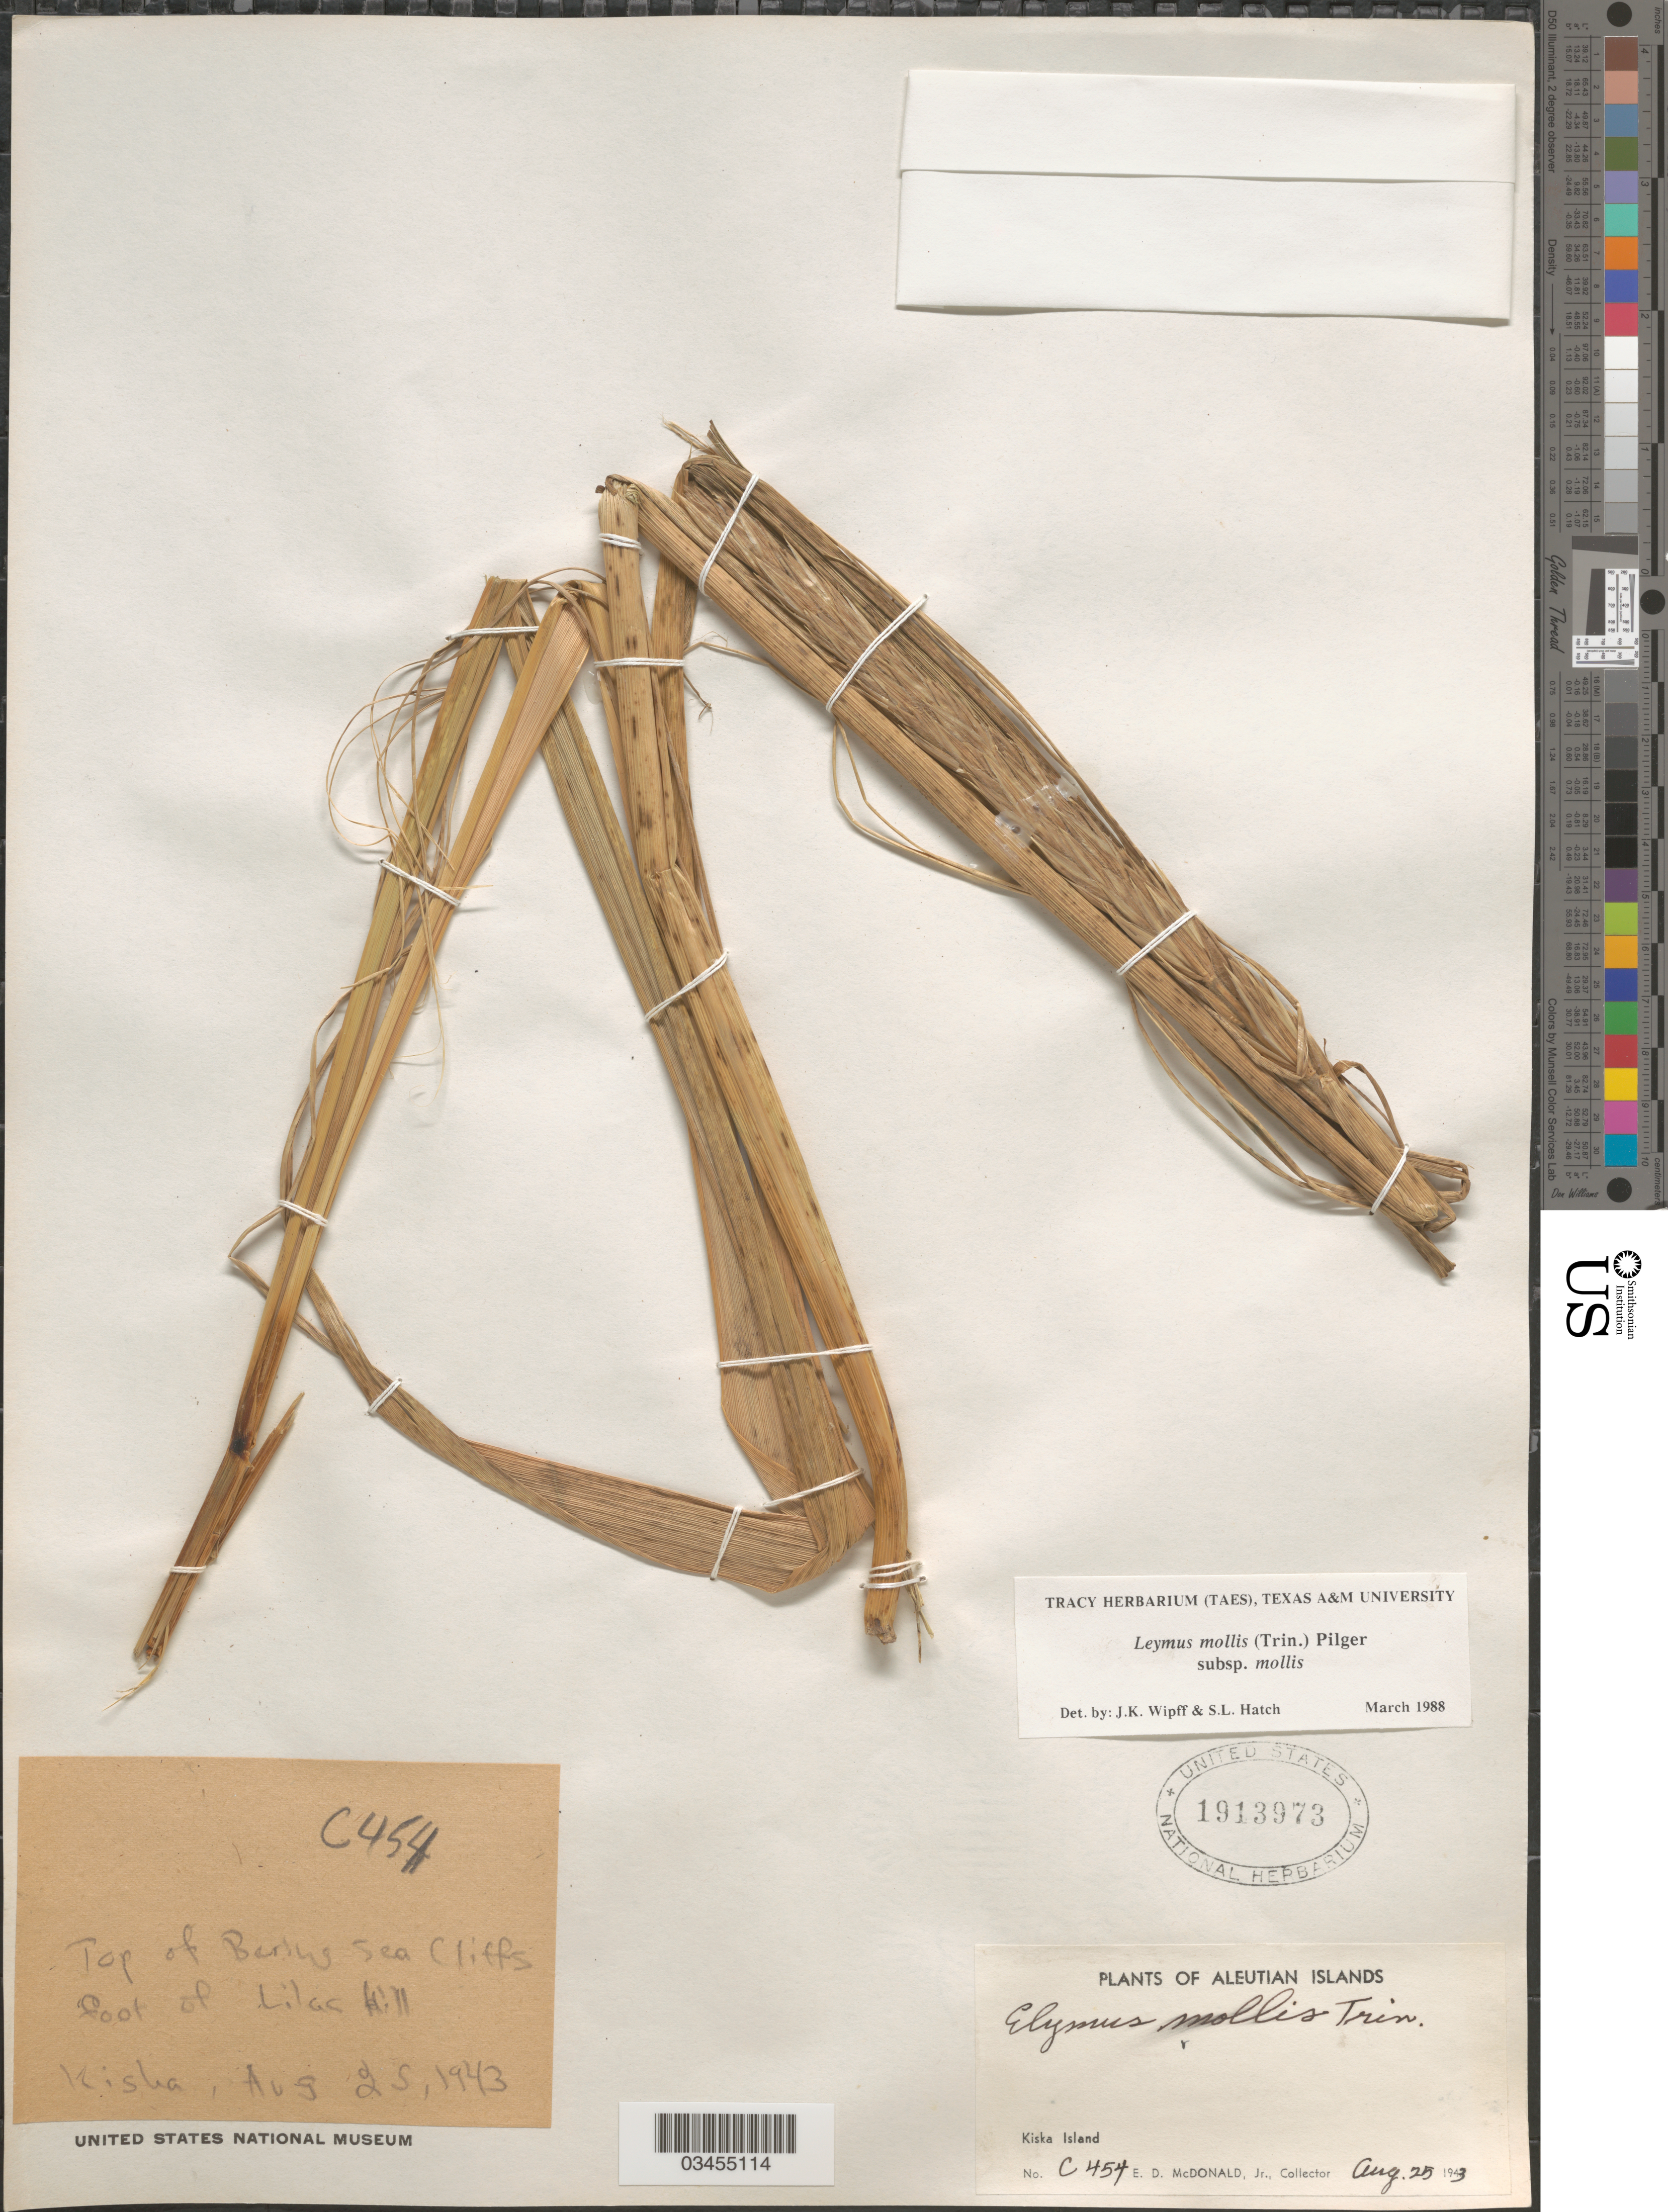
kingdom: Plantae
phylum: Tracheophyta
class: Liliopsida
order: Poales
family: Poaceae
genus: Leymus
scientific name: Leymus mollis subsp. mollis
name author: (Trin.) Pilg.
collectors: E. D. McDonald Jr.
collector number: C454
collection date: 1943-08-25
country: United States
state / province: Alaska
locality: Aleutian Islands. Kiska Island. Top of Bering sea cliffs foot of Lilac Hill.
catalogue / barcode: US 1913973